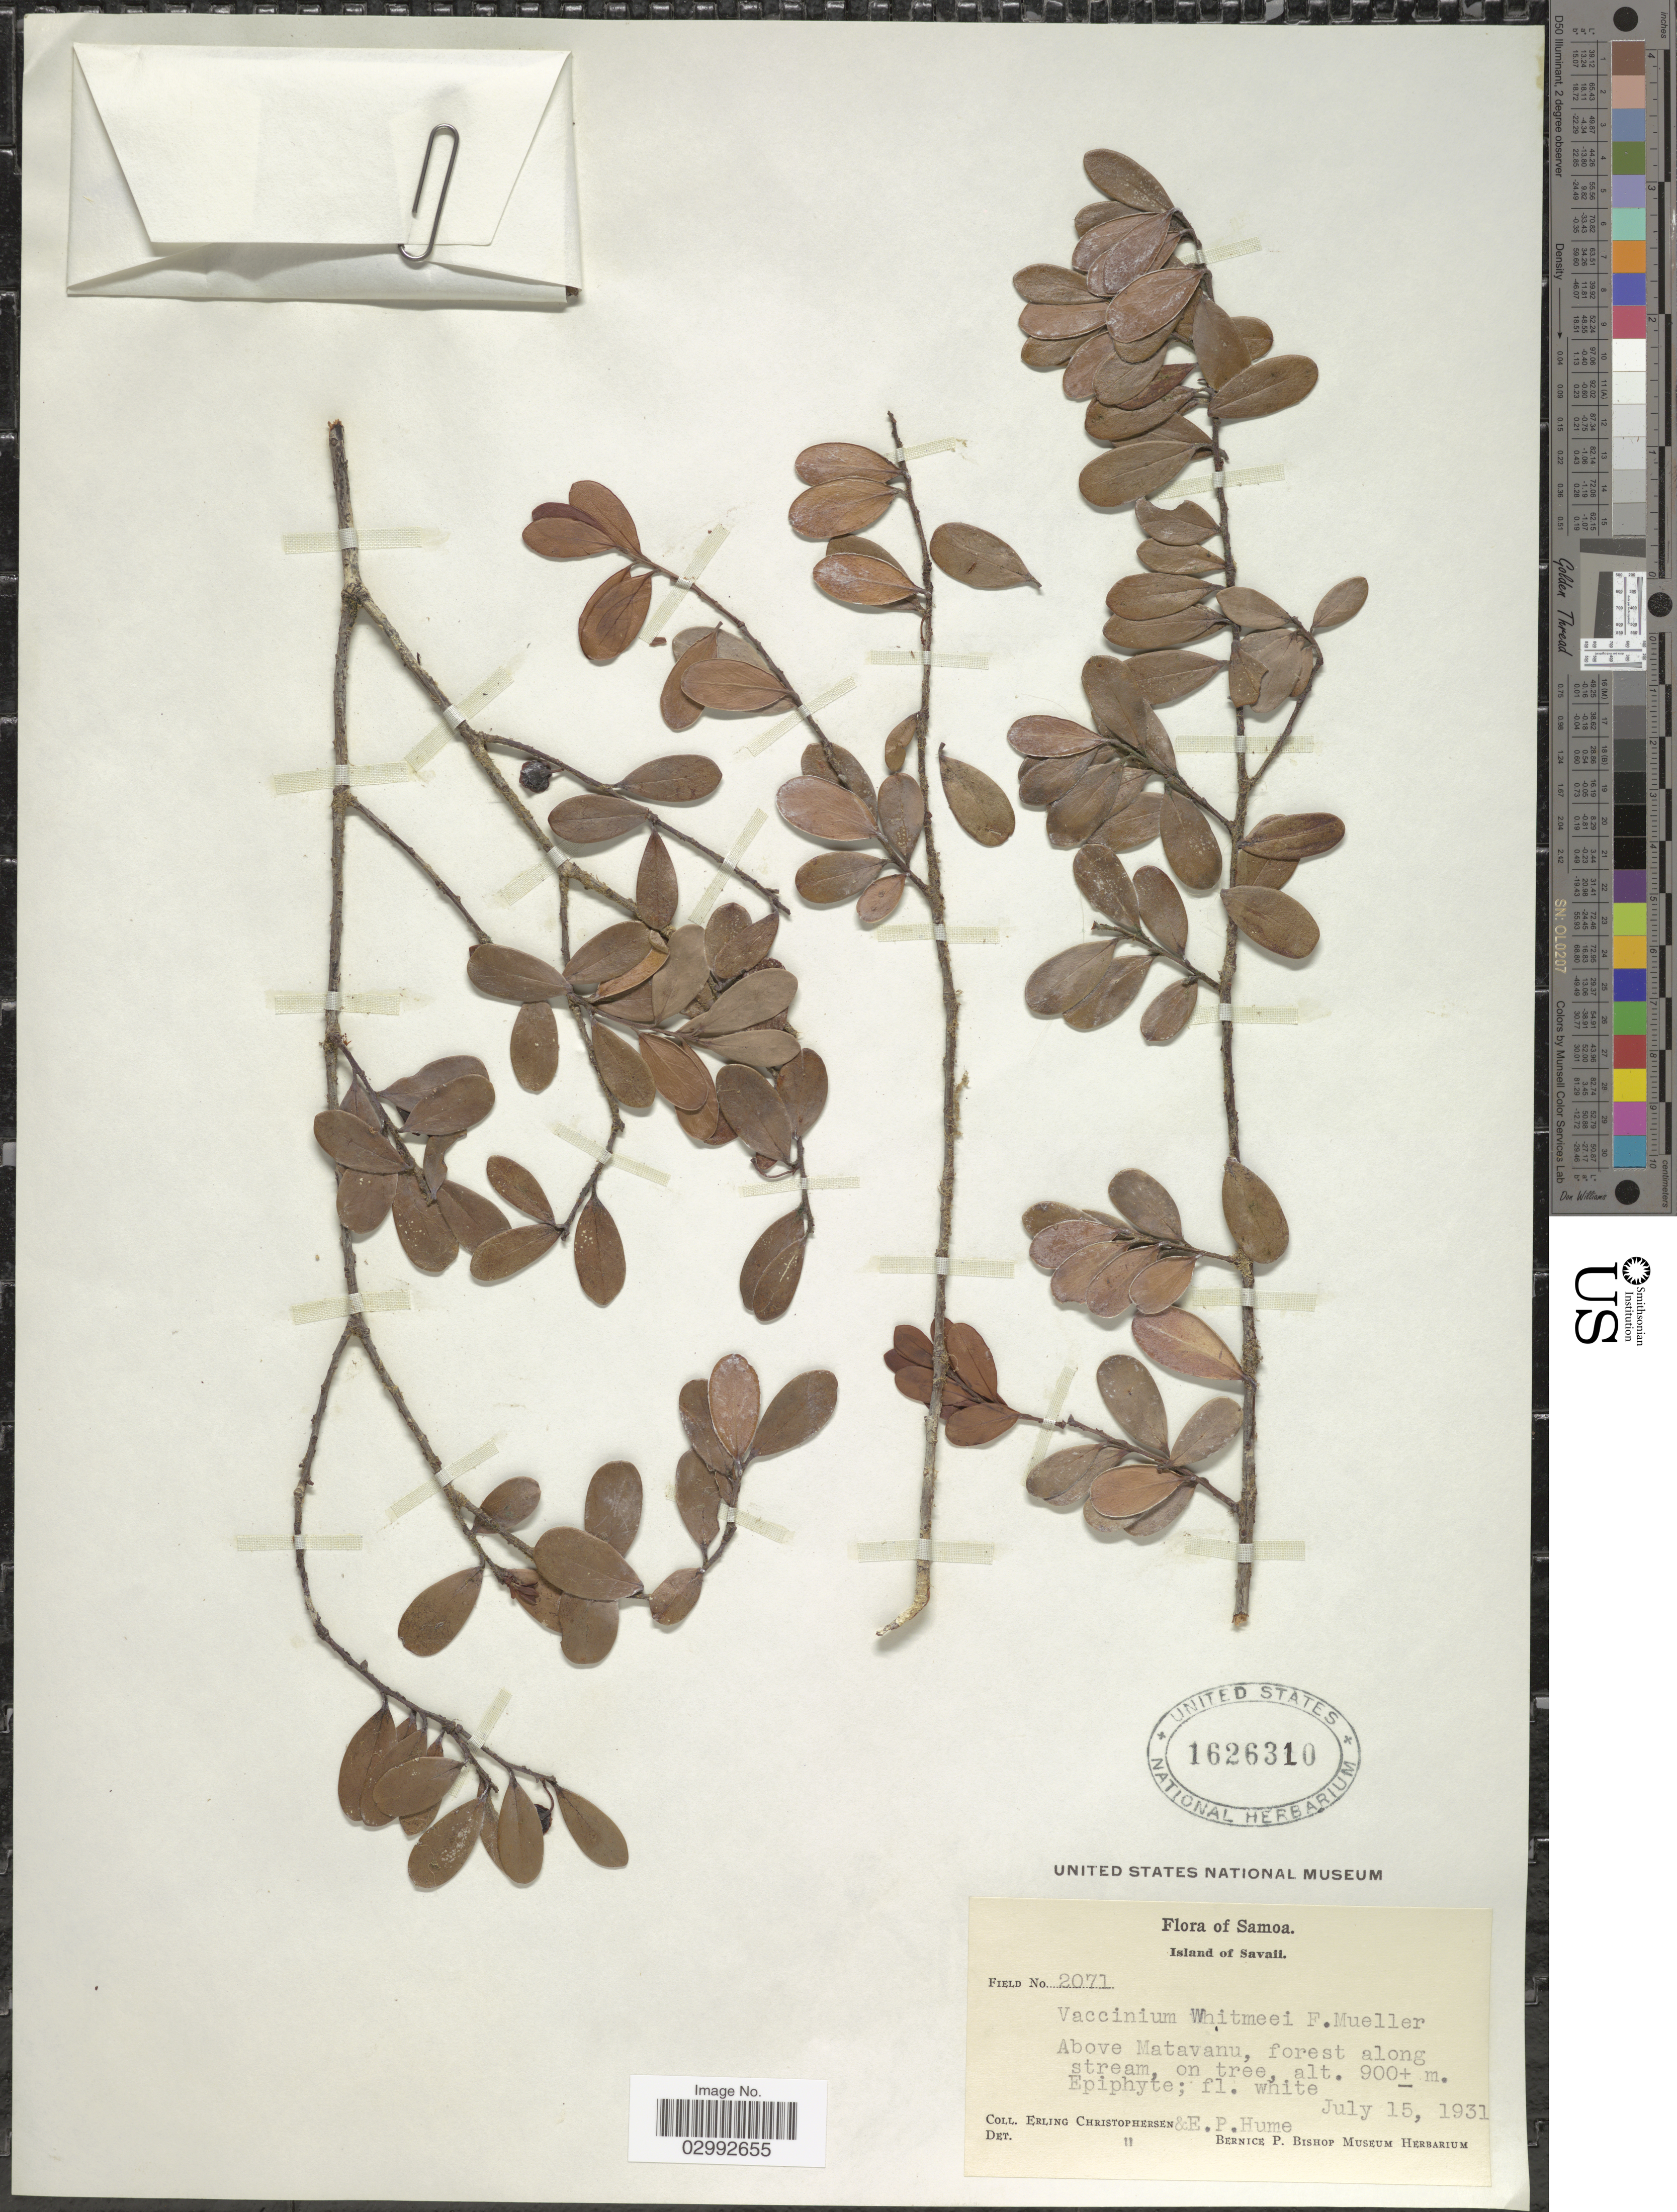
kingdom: Plantae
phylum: Tracheophyta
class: Magnoliopsida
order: Ericales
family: Ericaceae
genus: Vaccinium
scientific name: Vaccinium whitmeei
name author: F. Muell.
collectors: E. Christophersen & E. P. Hume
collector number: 2071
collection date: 1931-07-15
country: Samoa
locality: Samoa, Island of Savaii, Above Matavanu, forest along stream.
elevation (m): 900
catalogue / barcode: US 1626310